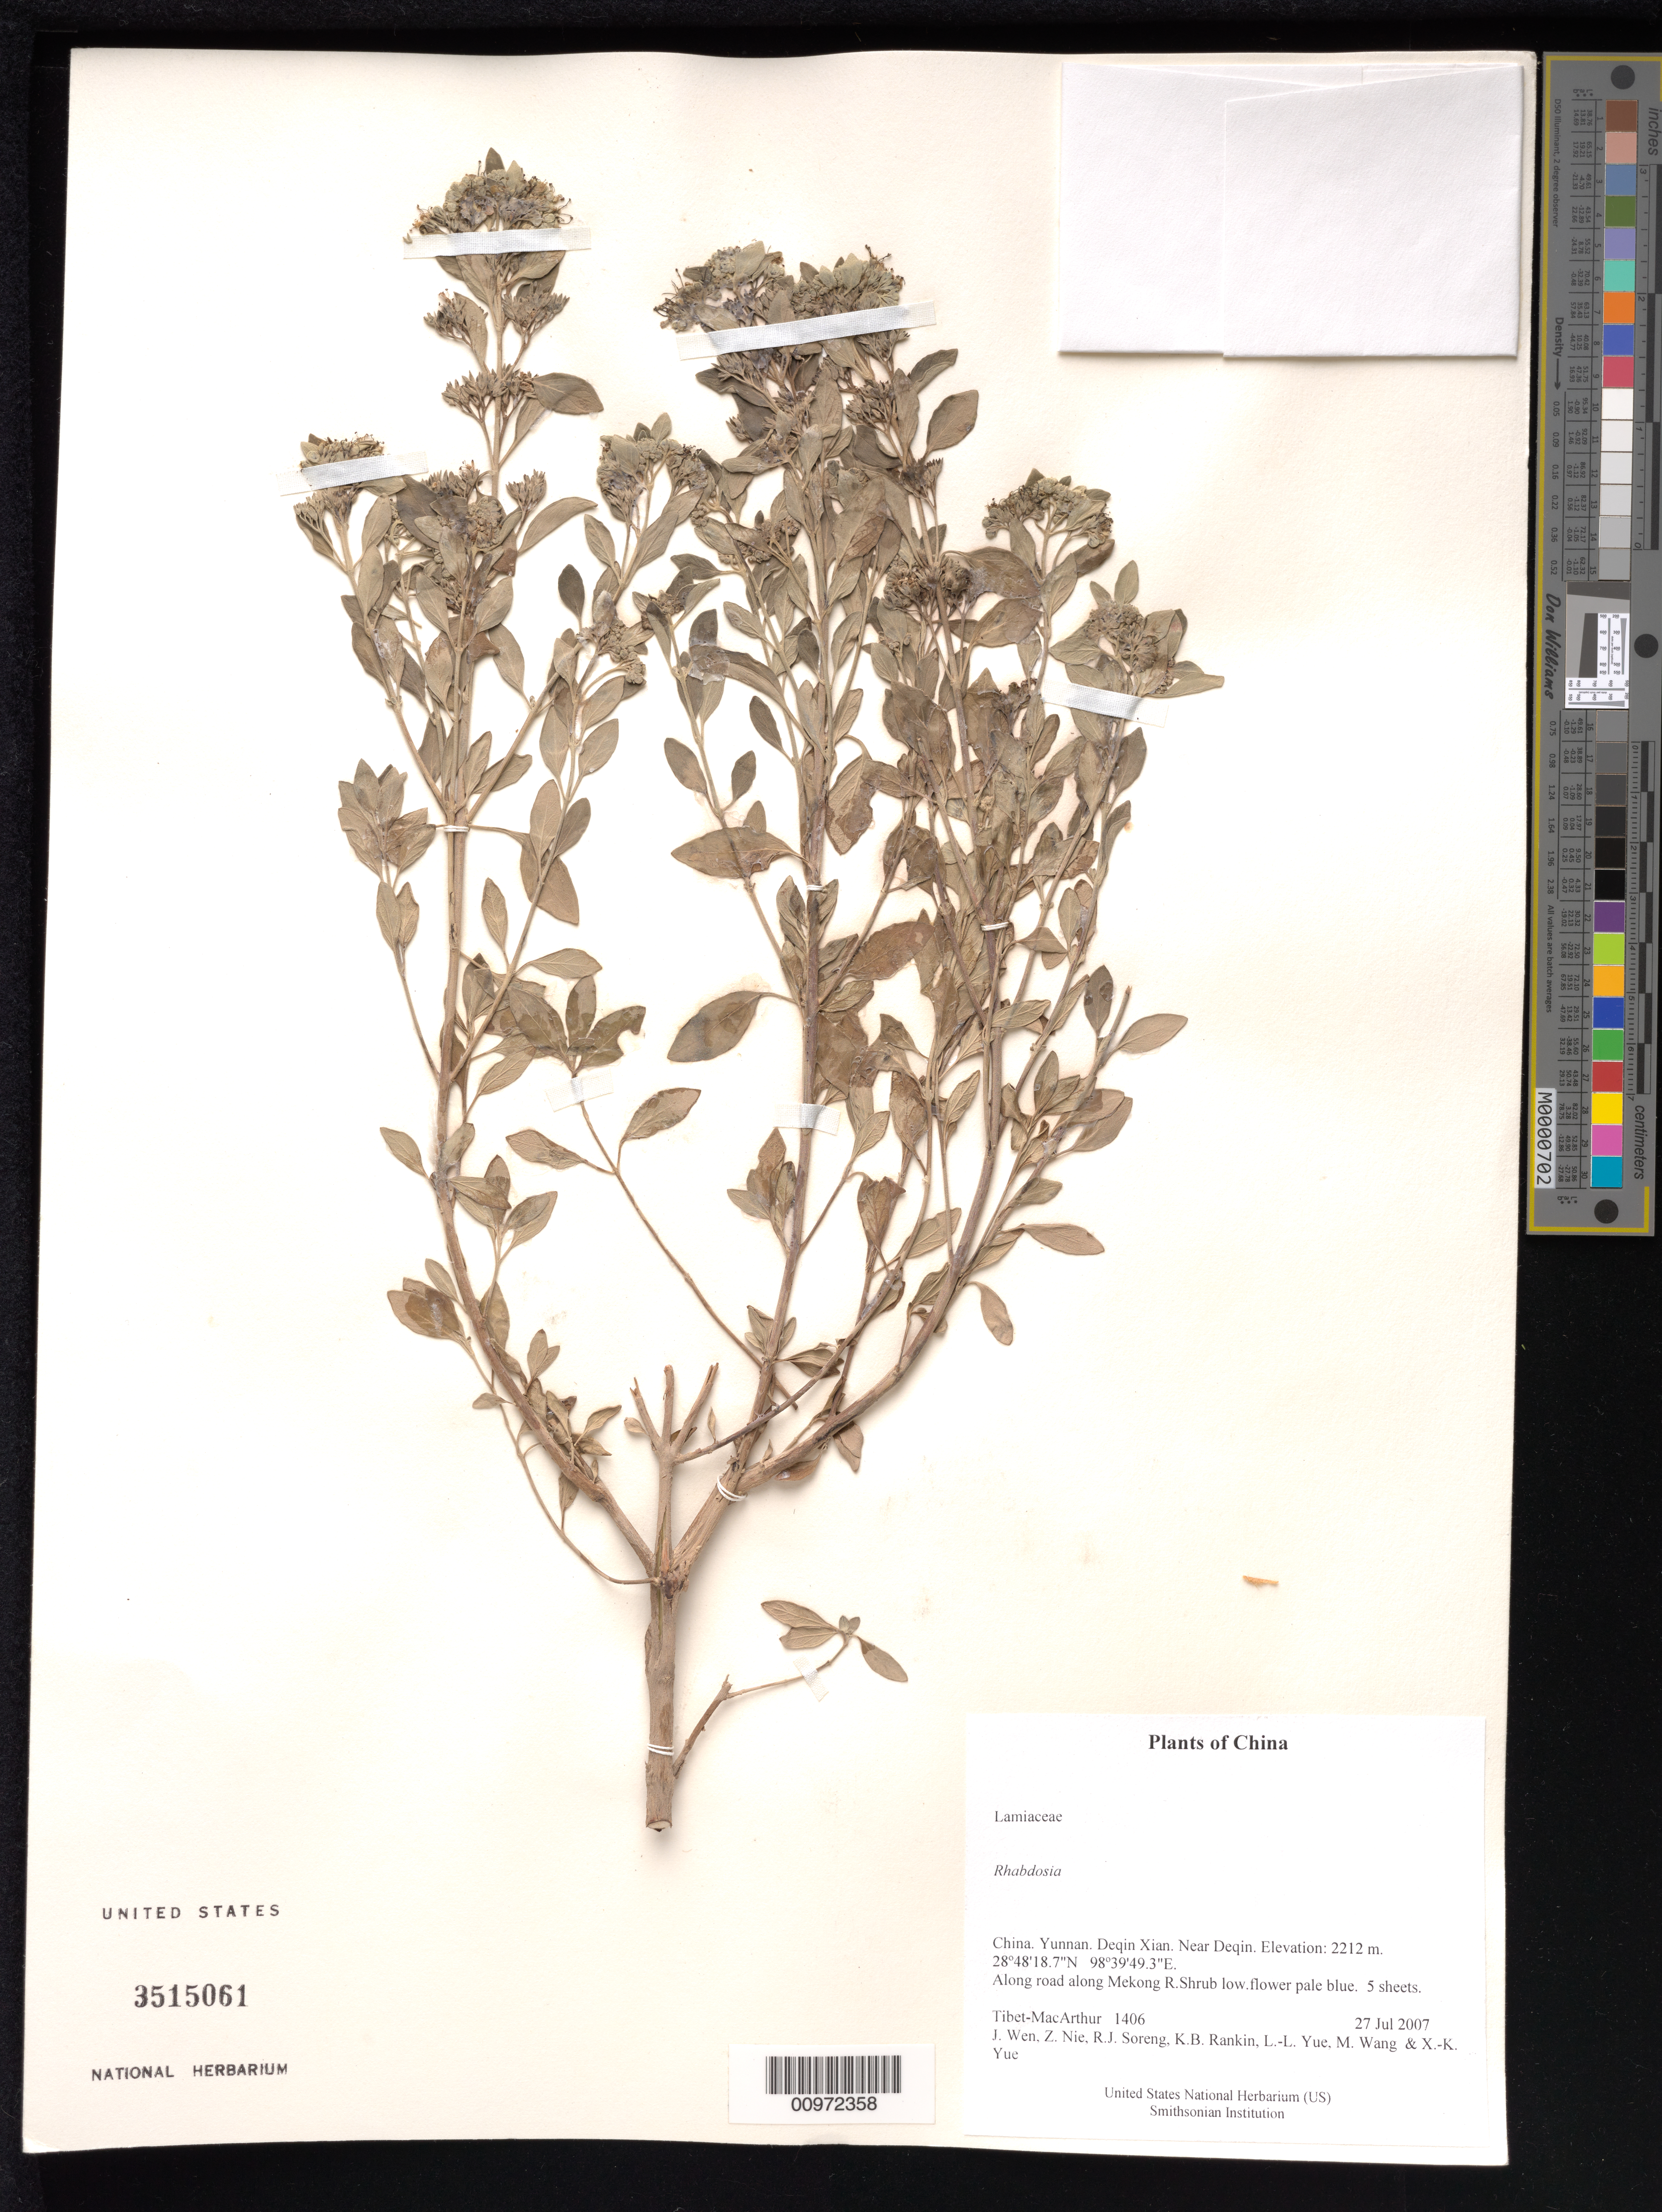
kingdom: Plantae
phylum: Tracheophyta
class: Magnoliopsida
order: Lamiales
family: Lamiaceae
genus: Rabdosia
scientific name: Rabdosia sp.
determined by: Wen, Jun, (BOT), Smithsonian Institution - National Museum of Natural History (UNITED STATES)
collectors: Tibet-MacArthur, J. Wen, Z. Nie, R. J. Soreng, K. Rankin, L. Yue, M. Wang & X. Yue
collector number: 1406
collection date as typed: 27 Jul 2007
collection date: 2007-07-27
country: China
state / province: Yunnan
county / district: Deqin Xian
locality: Near Deqin.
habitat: Along road along Mekong R.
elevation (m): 2212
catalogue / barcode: US 3515061